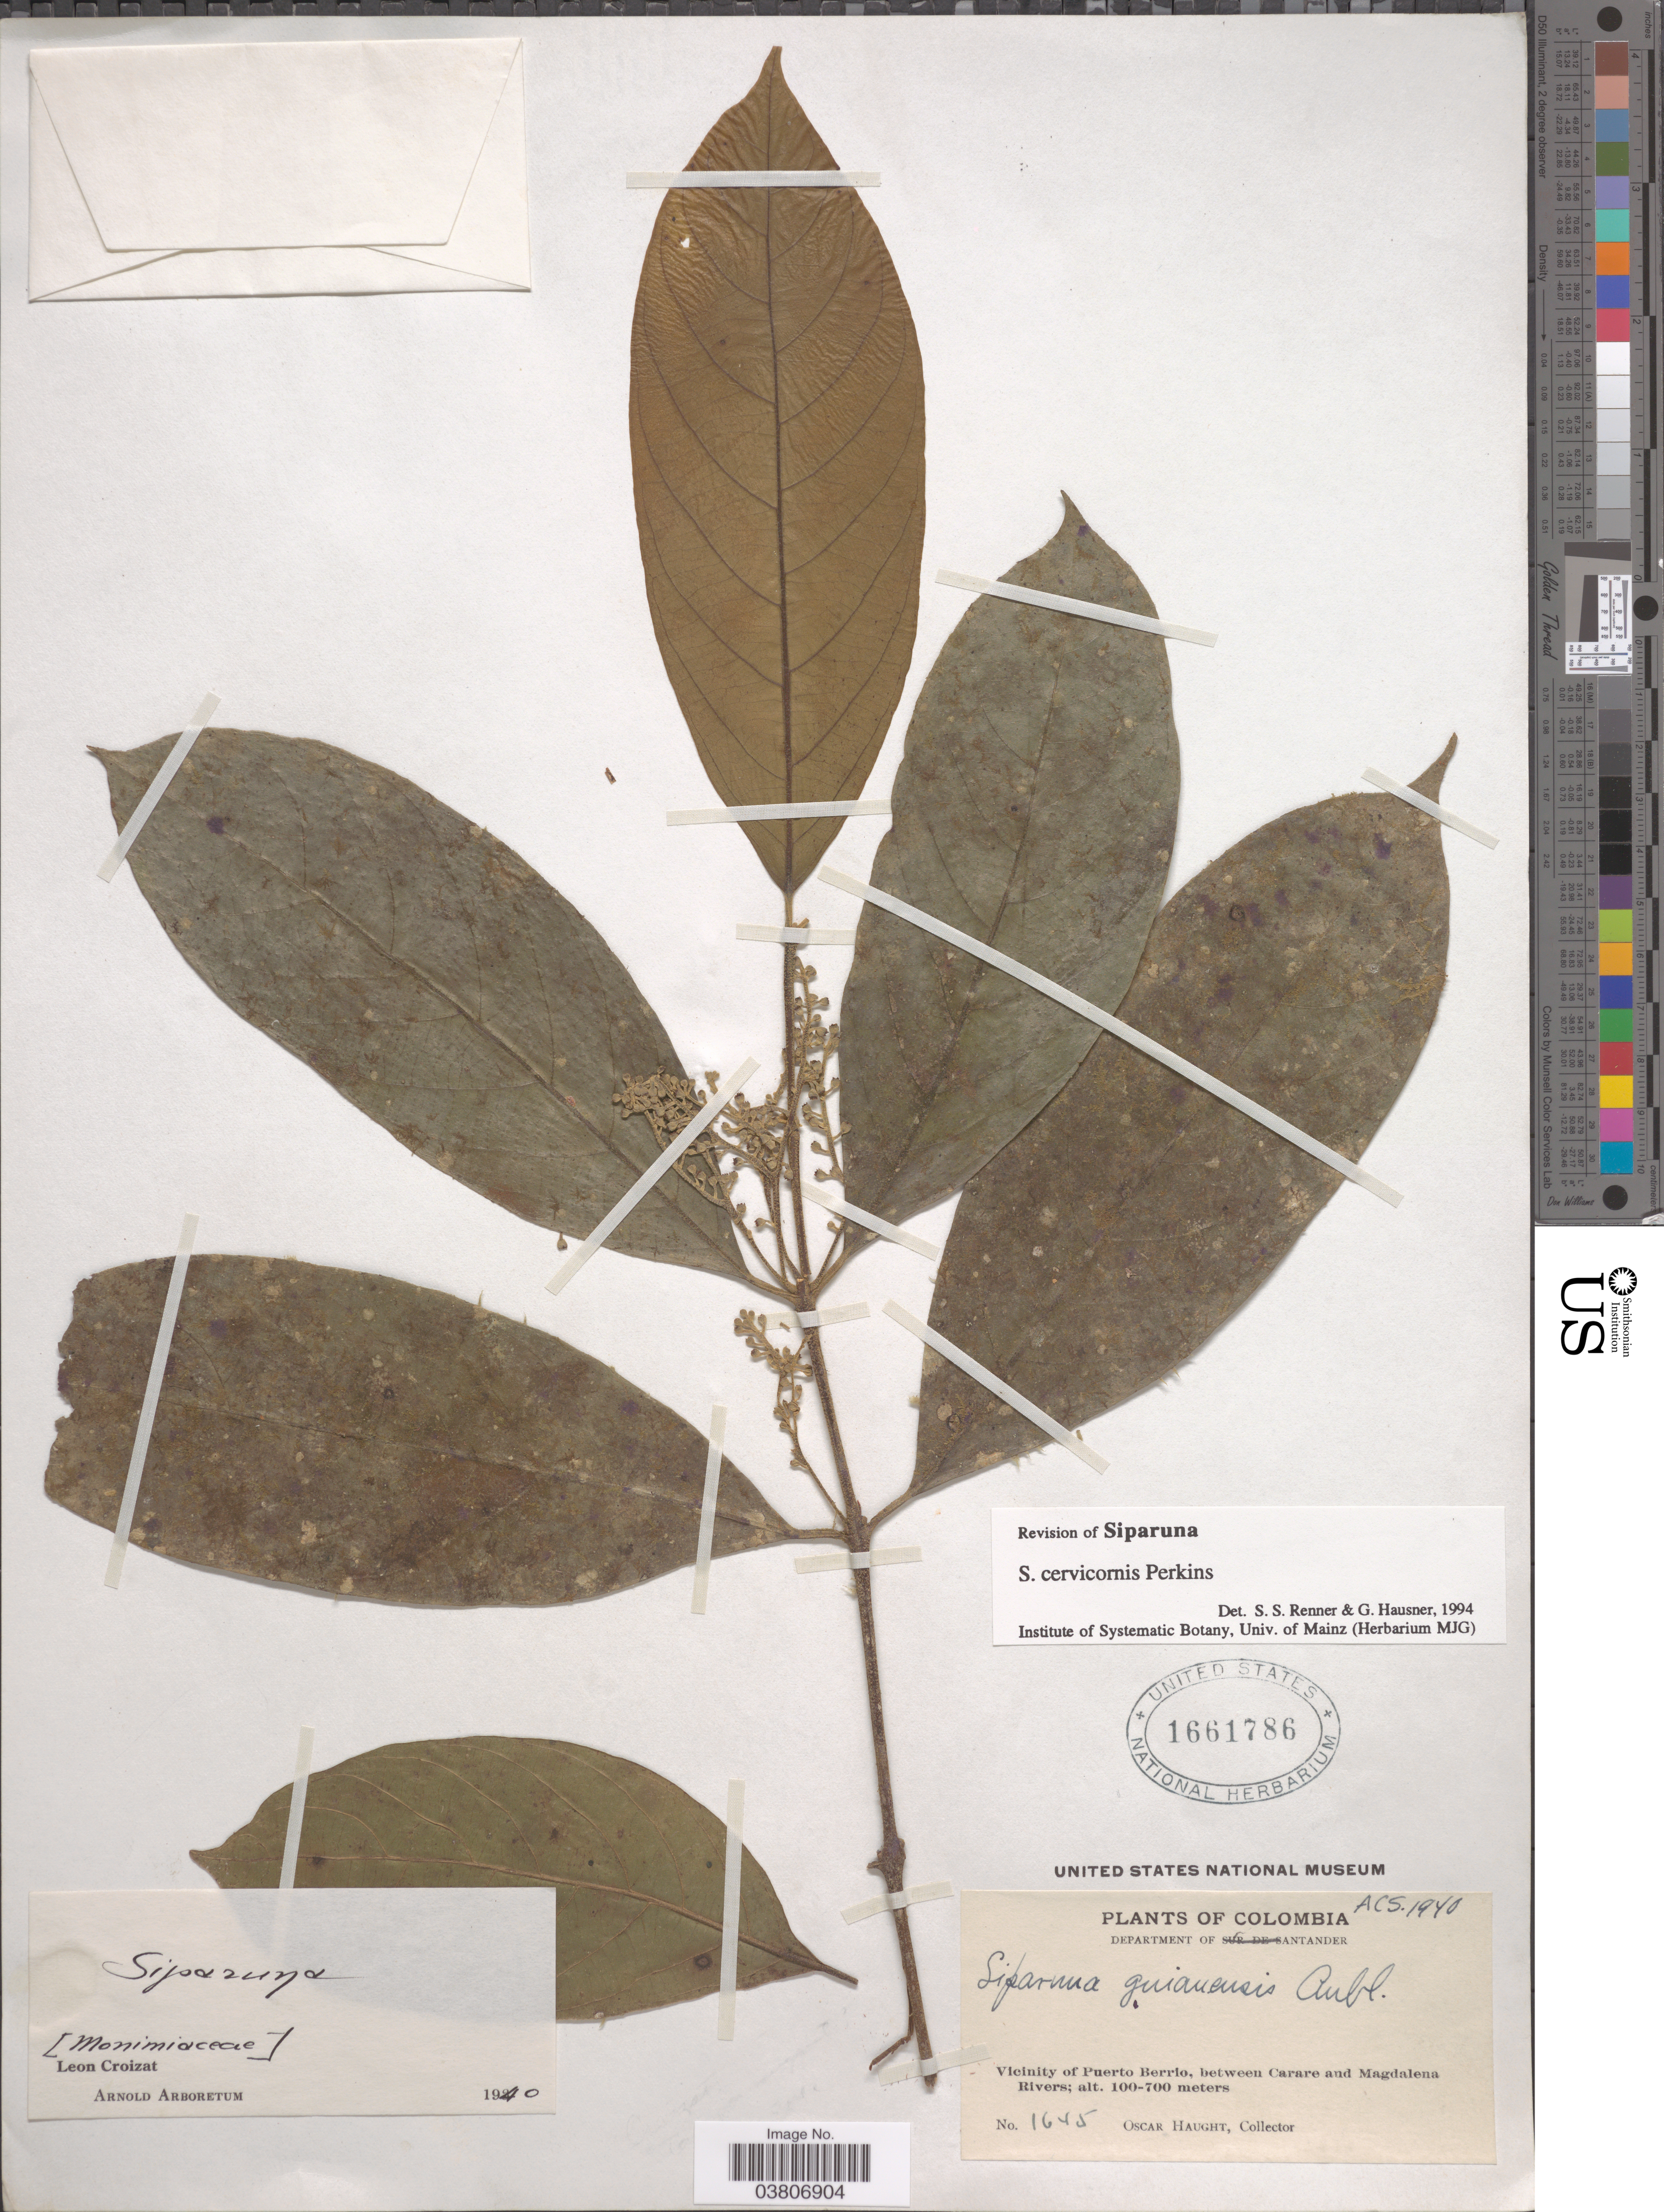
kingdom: Plantae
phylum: Tracheophyta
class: Magnoliopsida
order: Laurales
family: Siparunaceae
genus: Siparuna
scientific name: Siparuna cervicornis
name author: Perkins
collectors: O. L. Haught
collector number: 1645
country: Colombia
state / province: Santander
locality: Department of Santander. Vicinity of Puerto Berrio, between Carare and Magdalena Rivers.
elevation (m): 100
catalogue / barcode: US 1661786